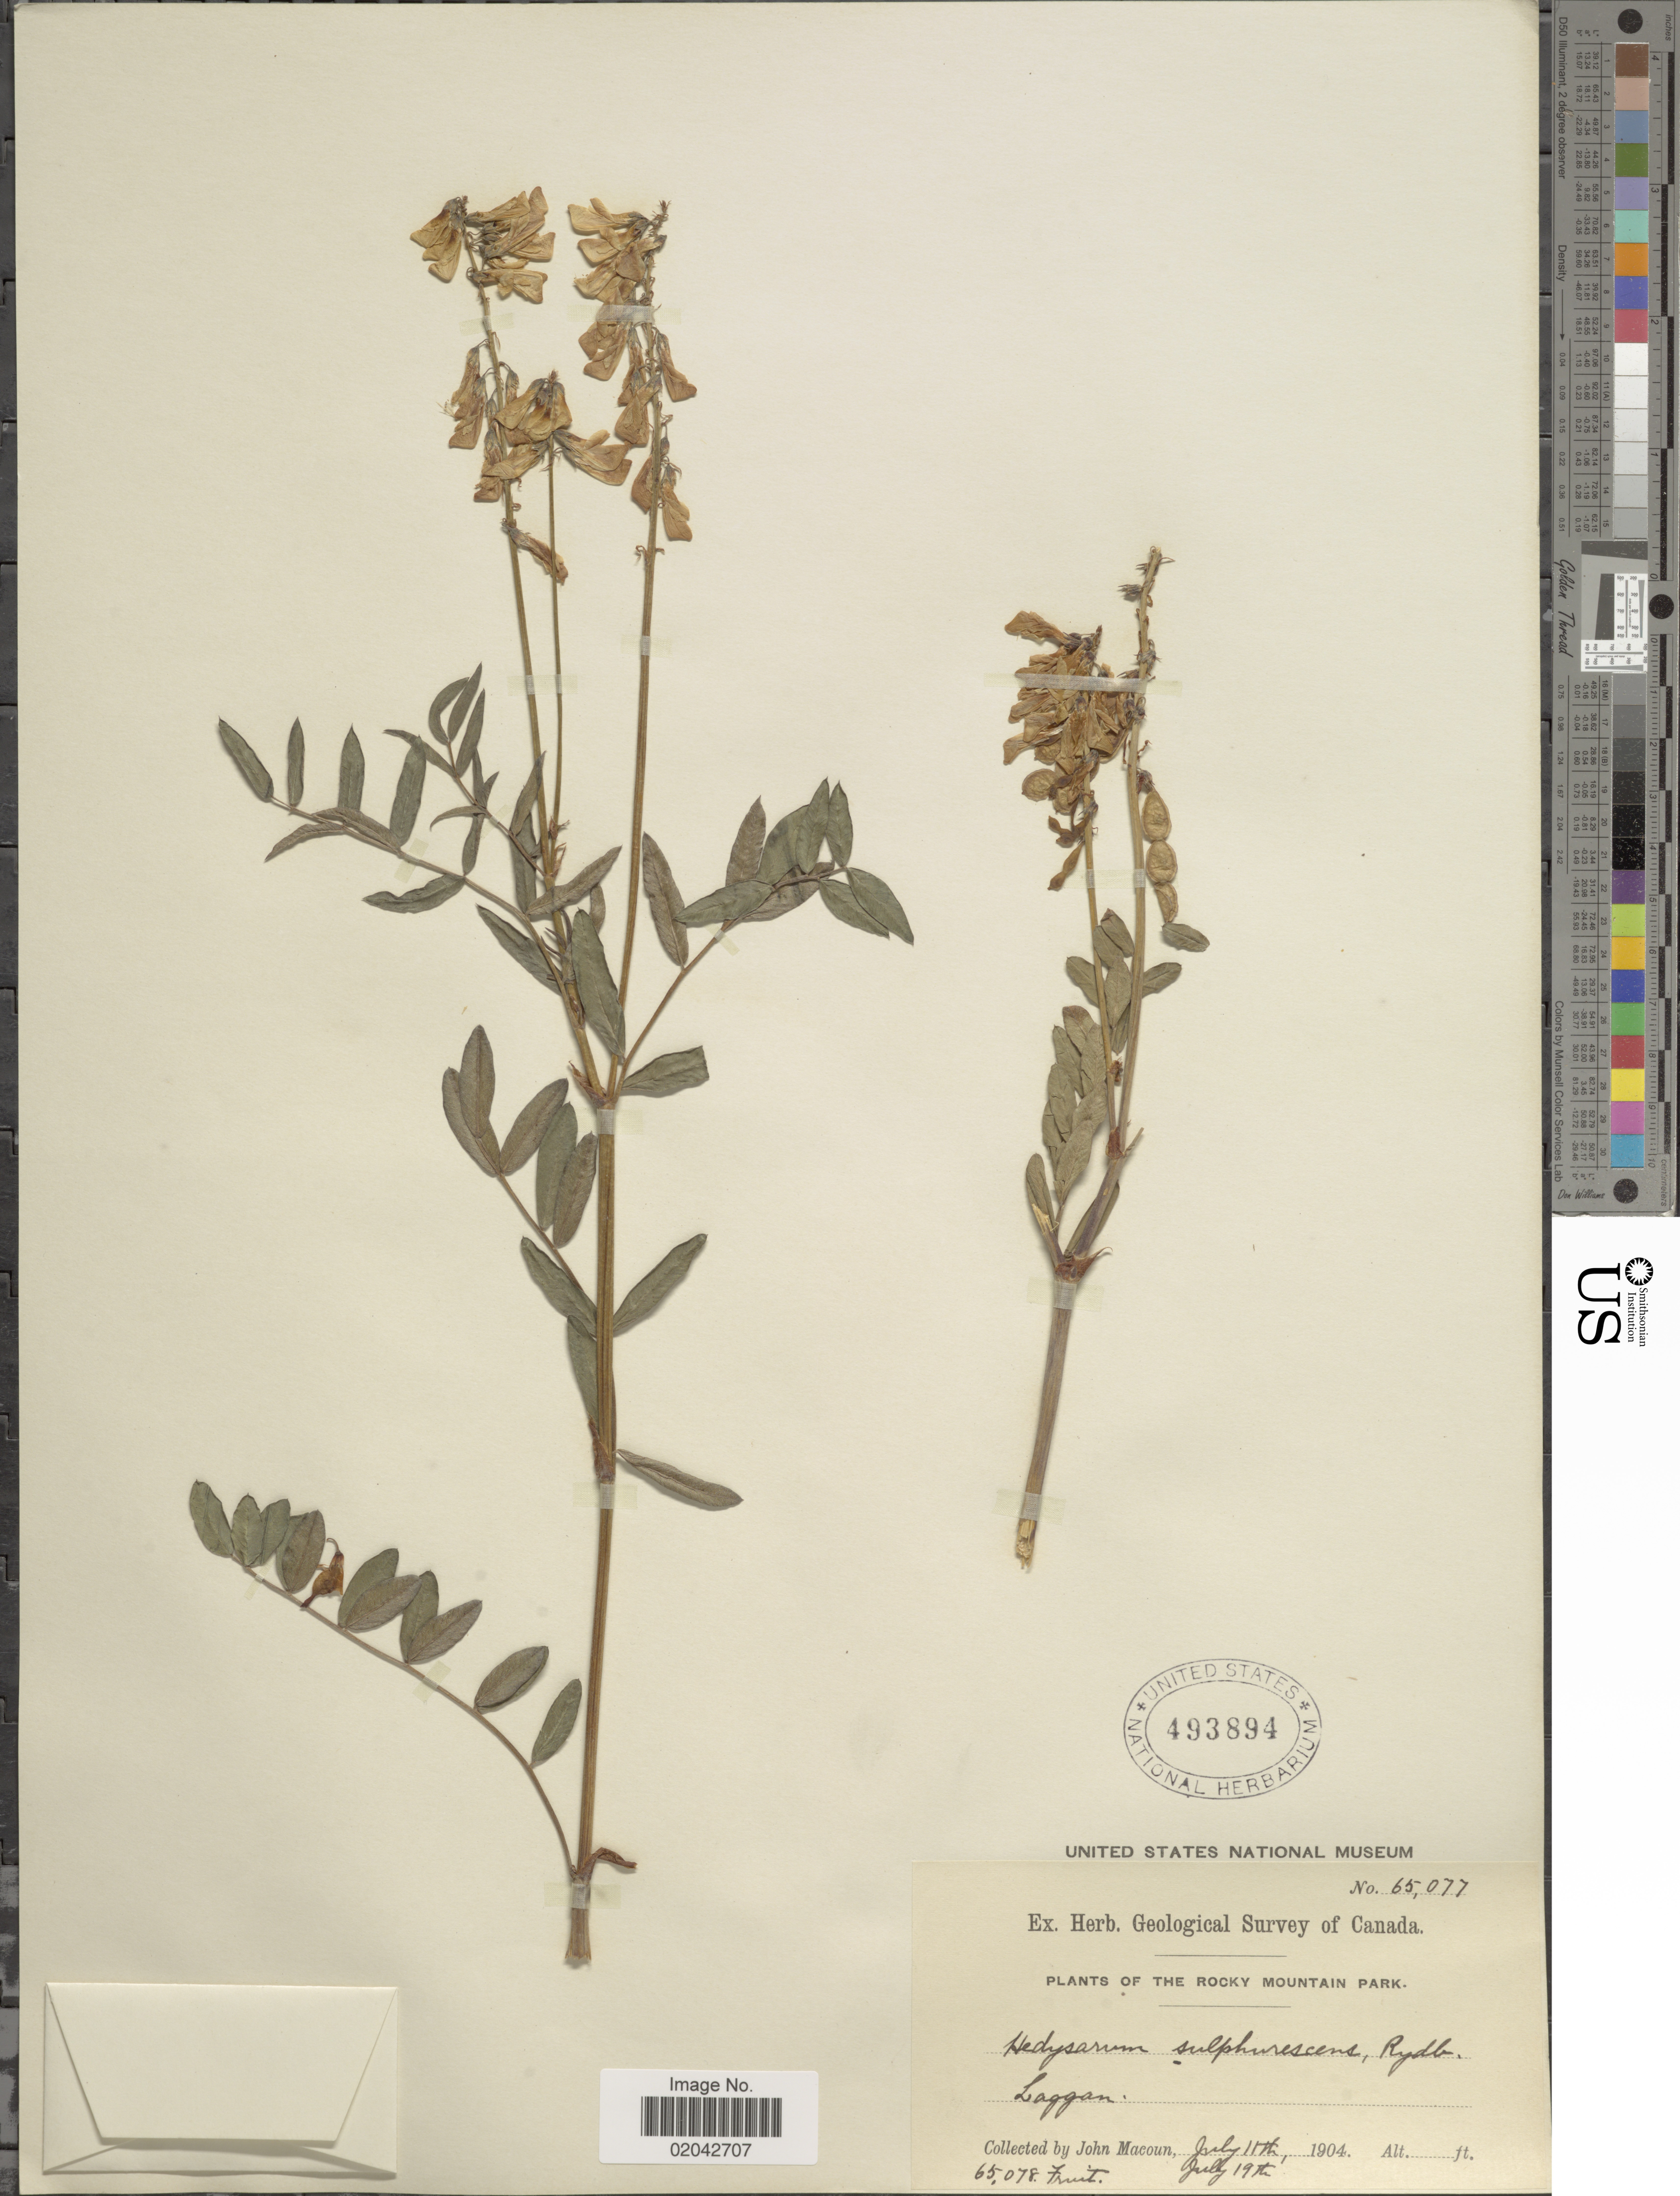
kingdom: Plantae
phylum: Tracheophyta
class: Magnoliopsida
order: Fabales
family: Fabaceae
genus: Hedysarum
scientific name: Hedysarum sulphurescens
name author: Rydb.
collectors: J. Macoun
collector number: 65077/65078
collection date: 1904-07-11/1904-07-19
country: Canada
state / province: Alberta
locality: Rocky Mountain Park, Laggan.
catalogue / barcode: US 493894